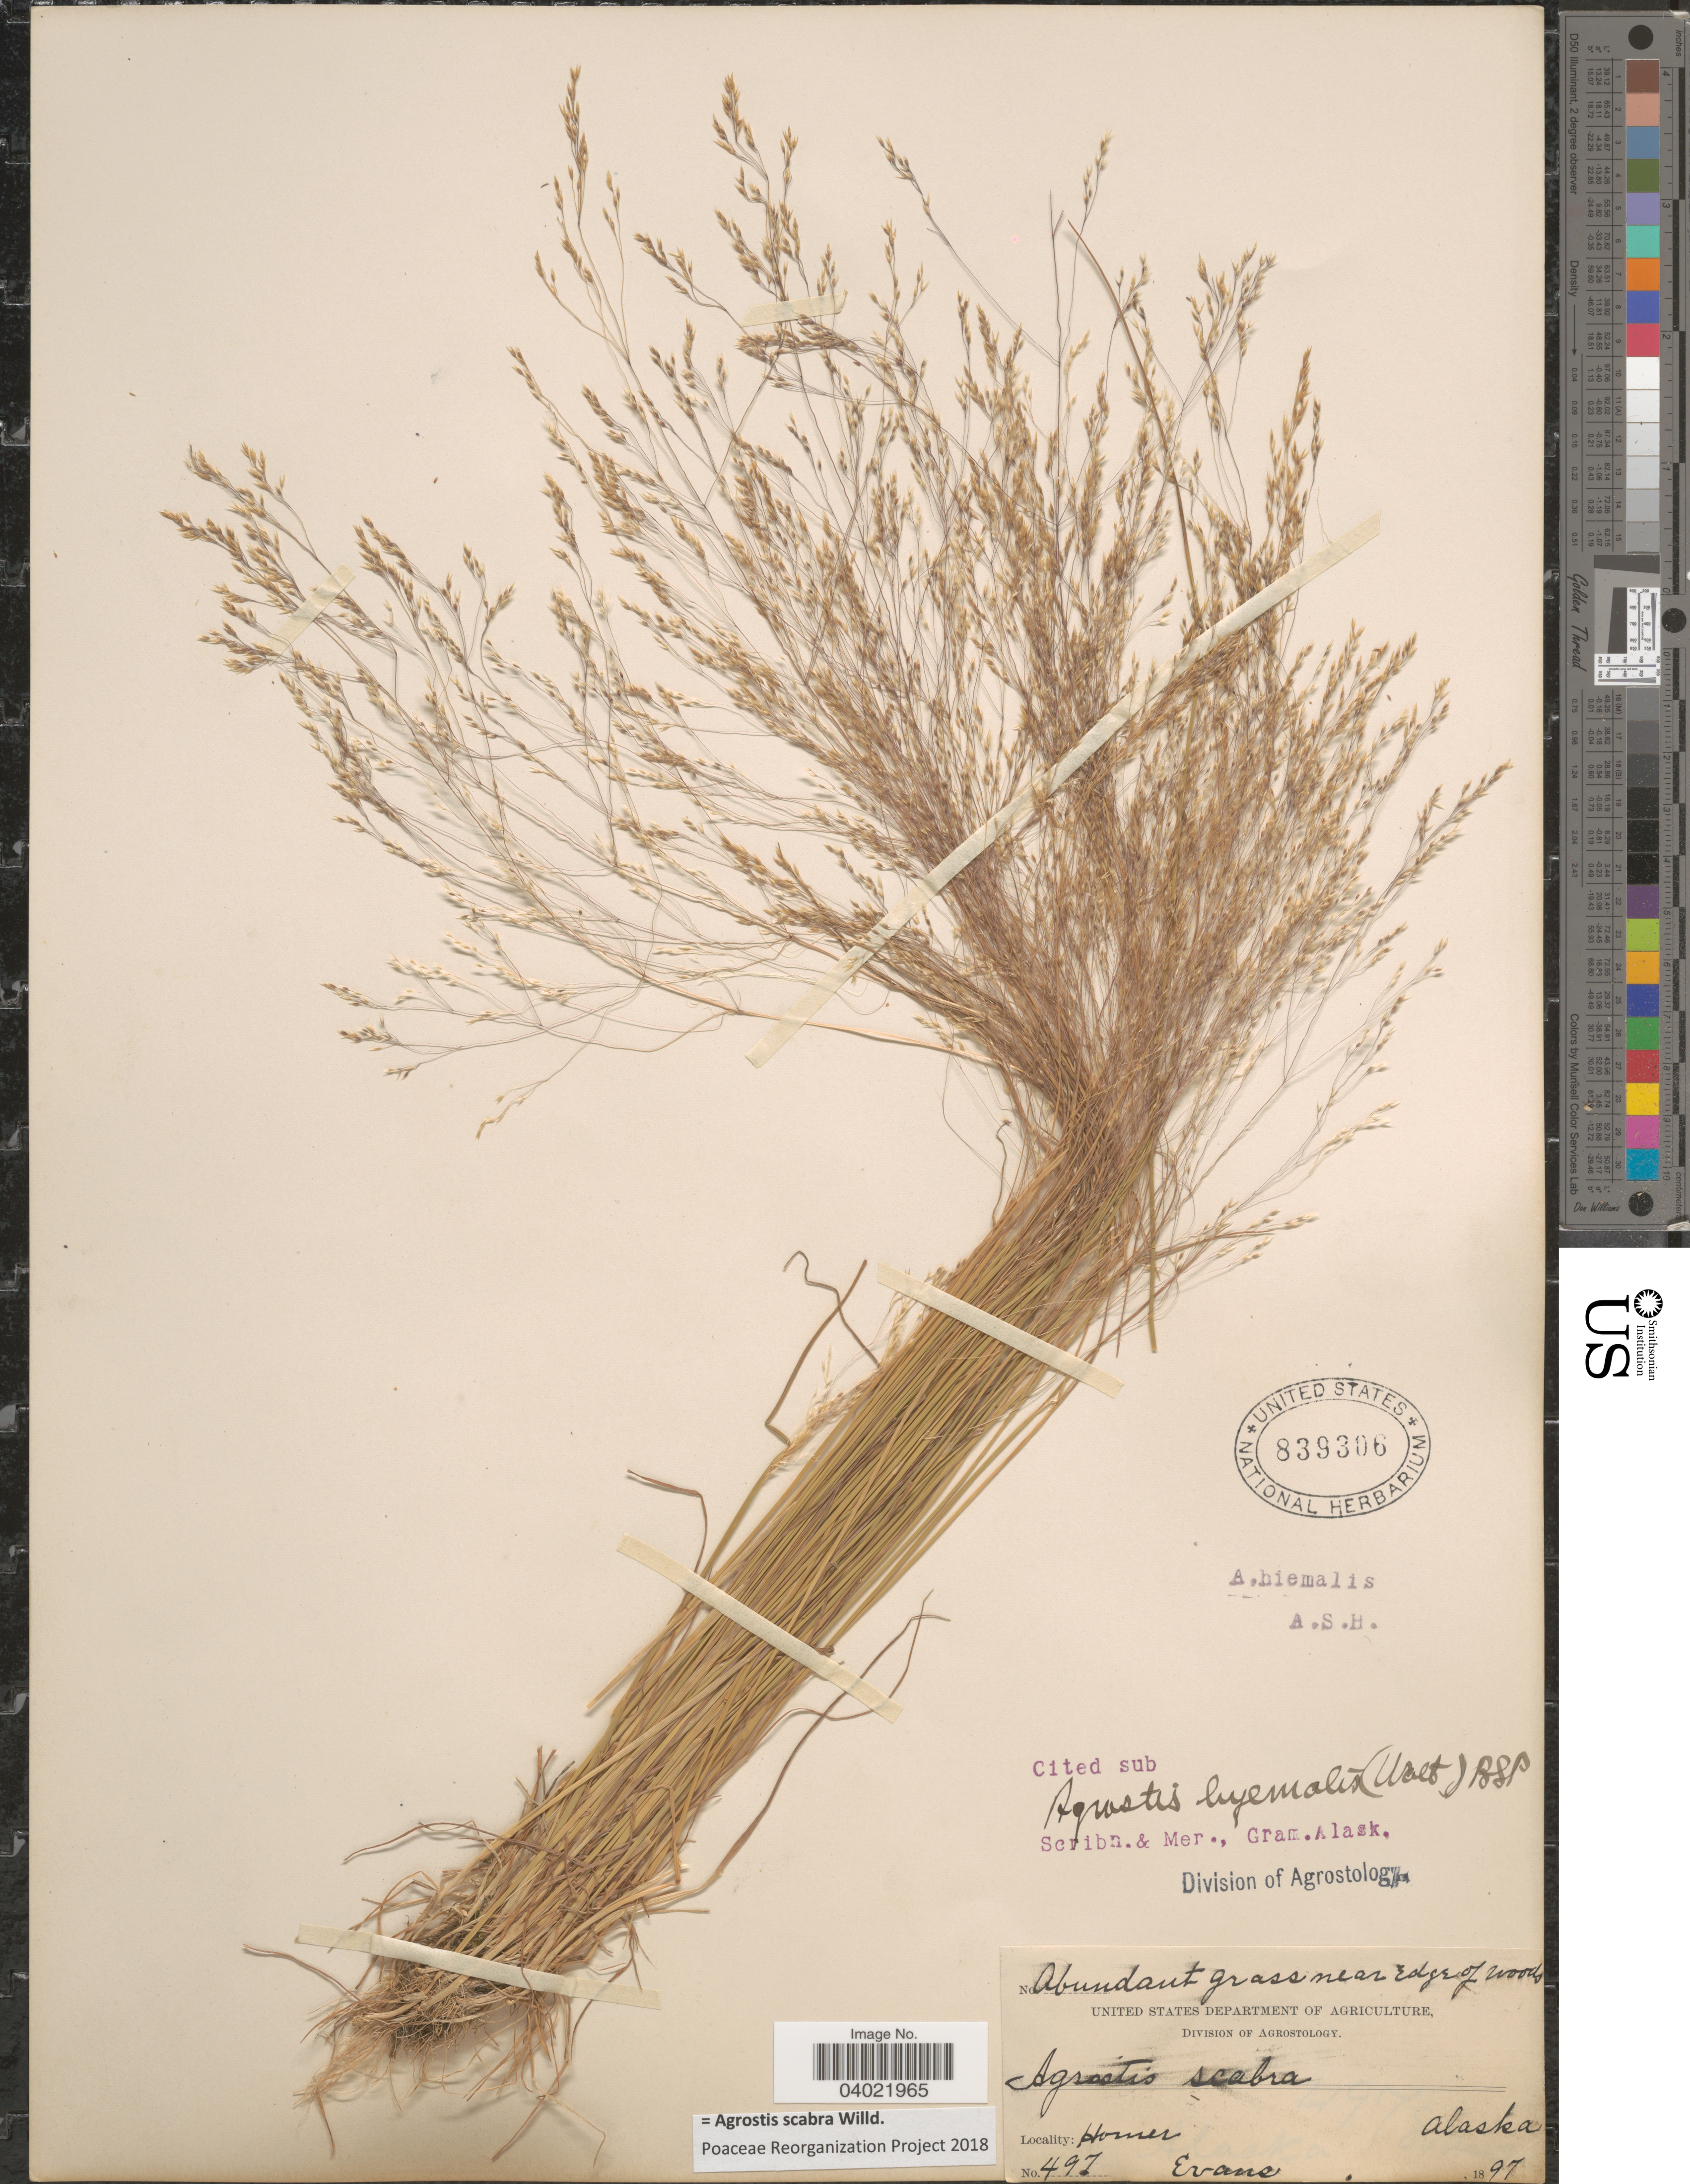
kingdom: Plantae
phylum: Tracheophyta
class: Liliopsida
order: Poales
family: Poaceae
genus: Agrostis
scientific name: Agrostis scabra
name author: Willd.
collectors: -- Evans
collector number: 497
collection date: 1897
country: United States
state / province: Alaska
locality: Homer.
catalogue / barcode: US 839306